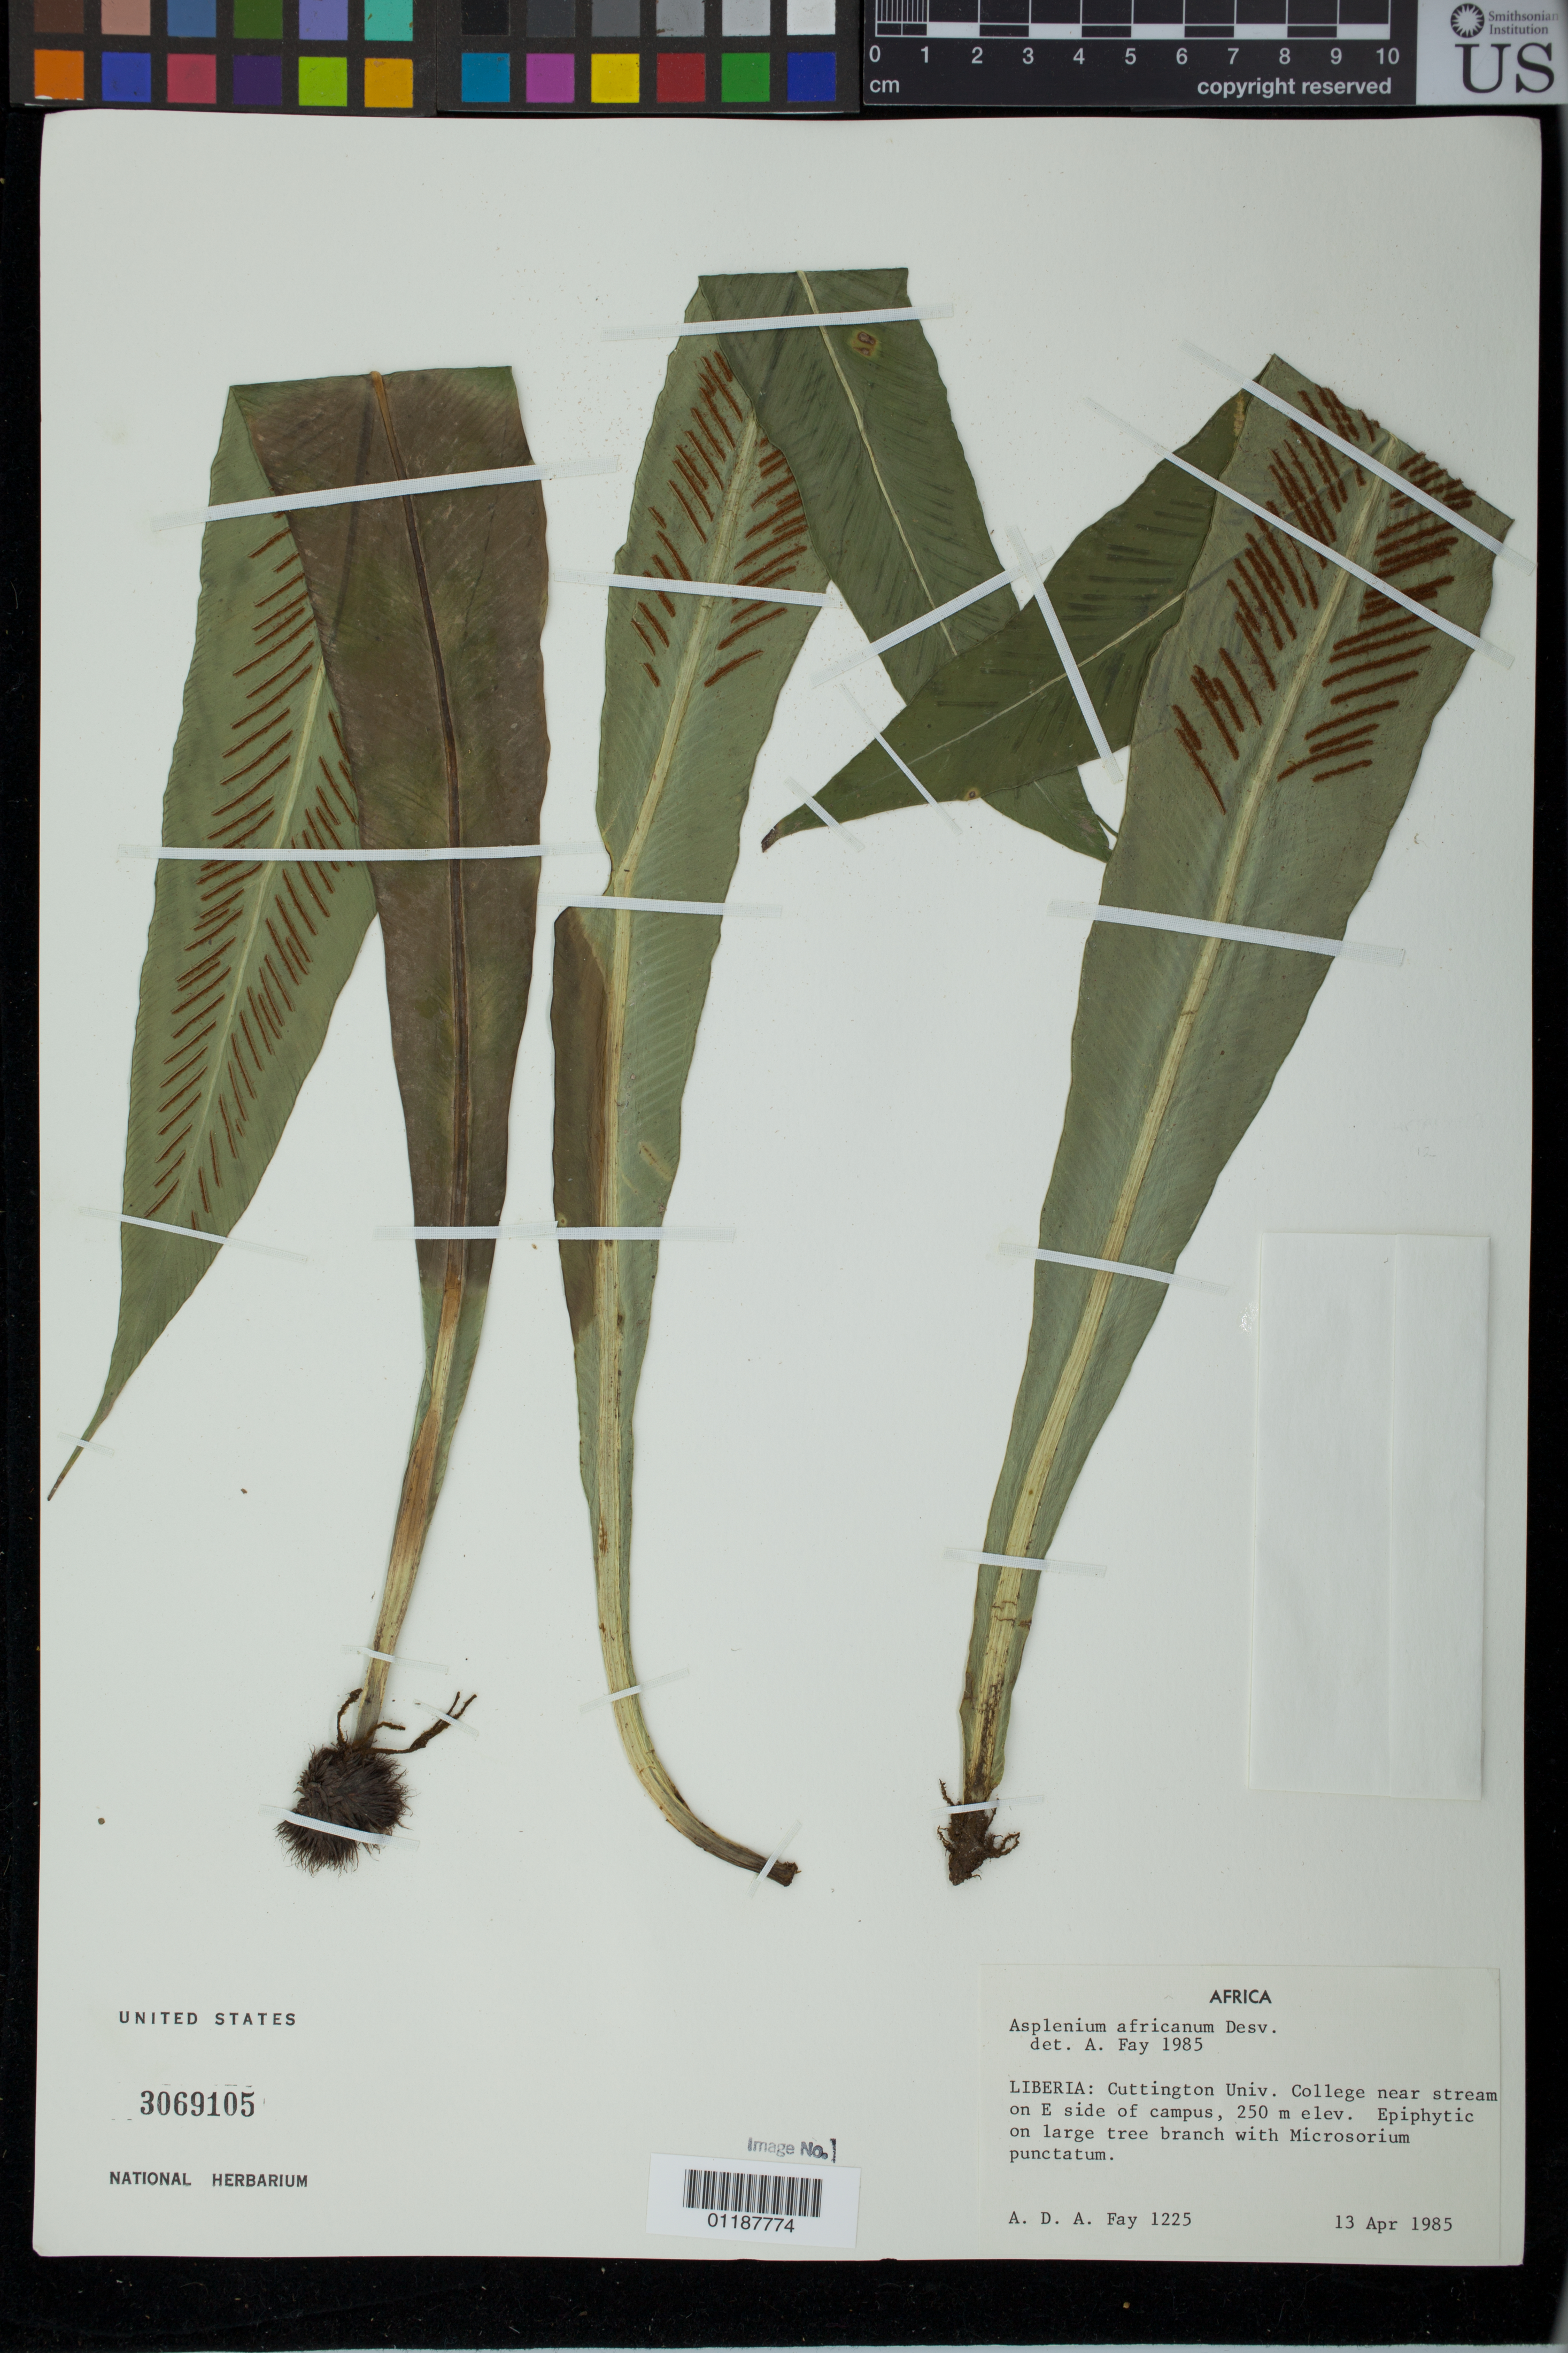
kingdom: Plantae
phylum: Tracheophyta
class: Polypodiopsida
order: Polypodiales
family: Aspleniaceae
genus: Asplenium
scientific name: Asplenium africanum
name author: Desv.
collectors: A. Fay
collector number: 1225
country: Liberia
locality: Cuttington Universitry College, E side of campus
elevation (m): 250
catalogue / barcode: US 3069105